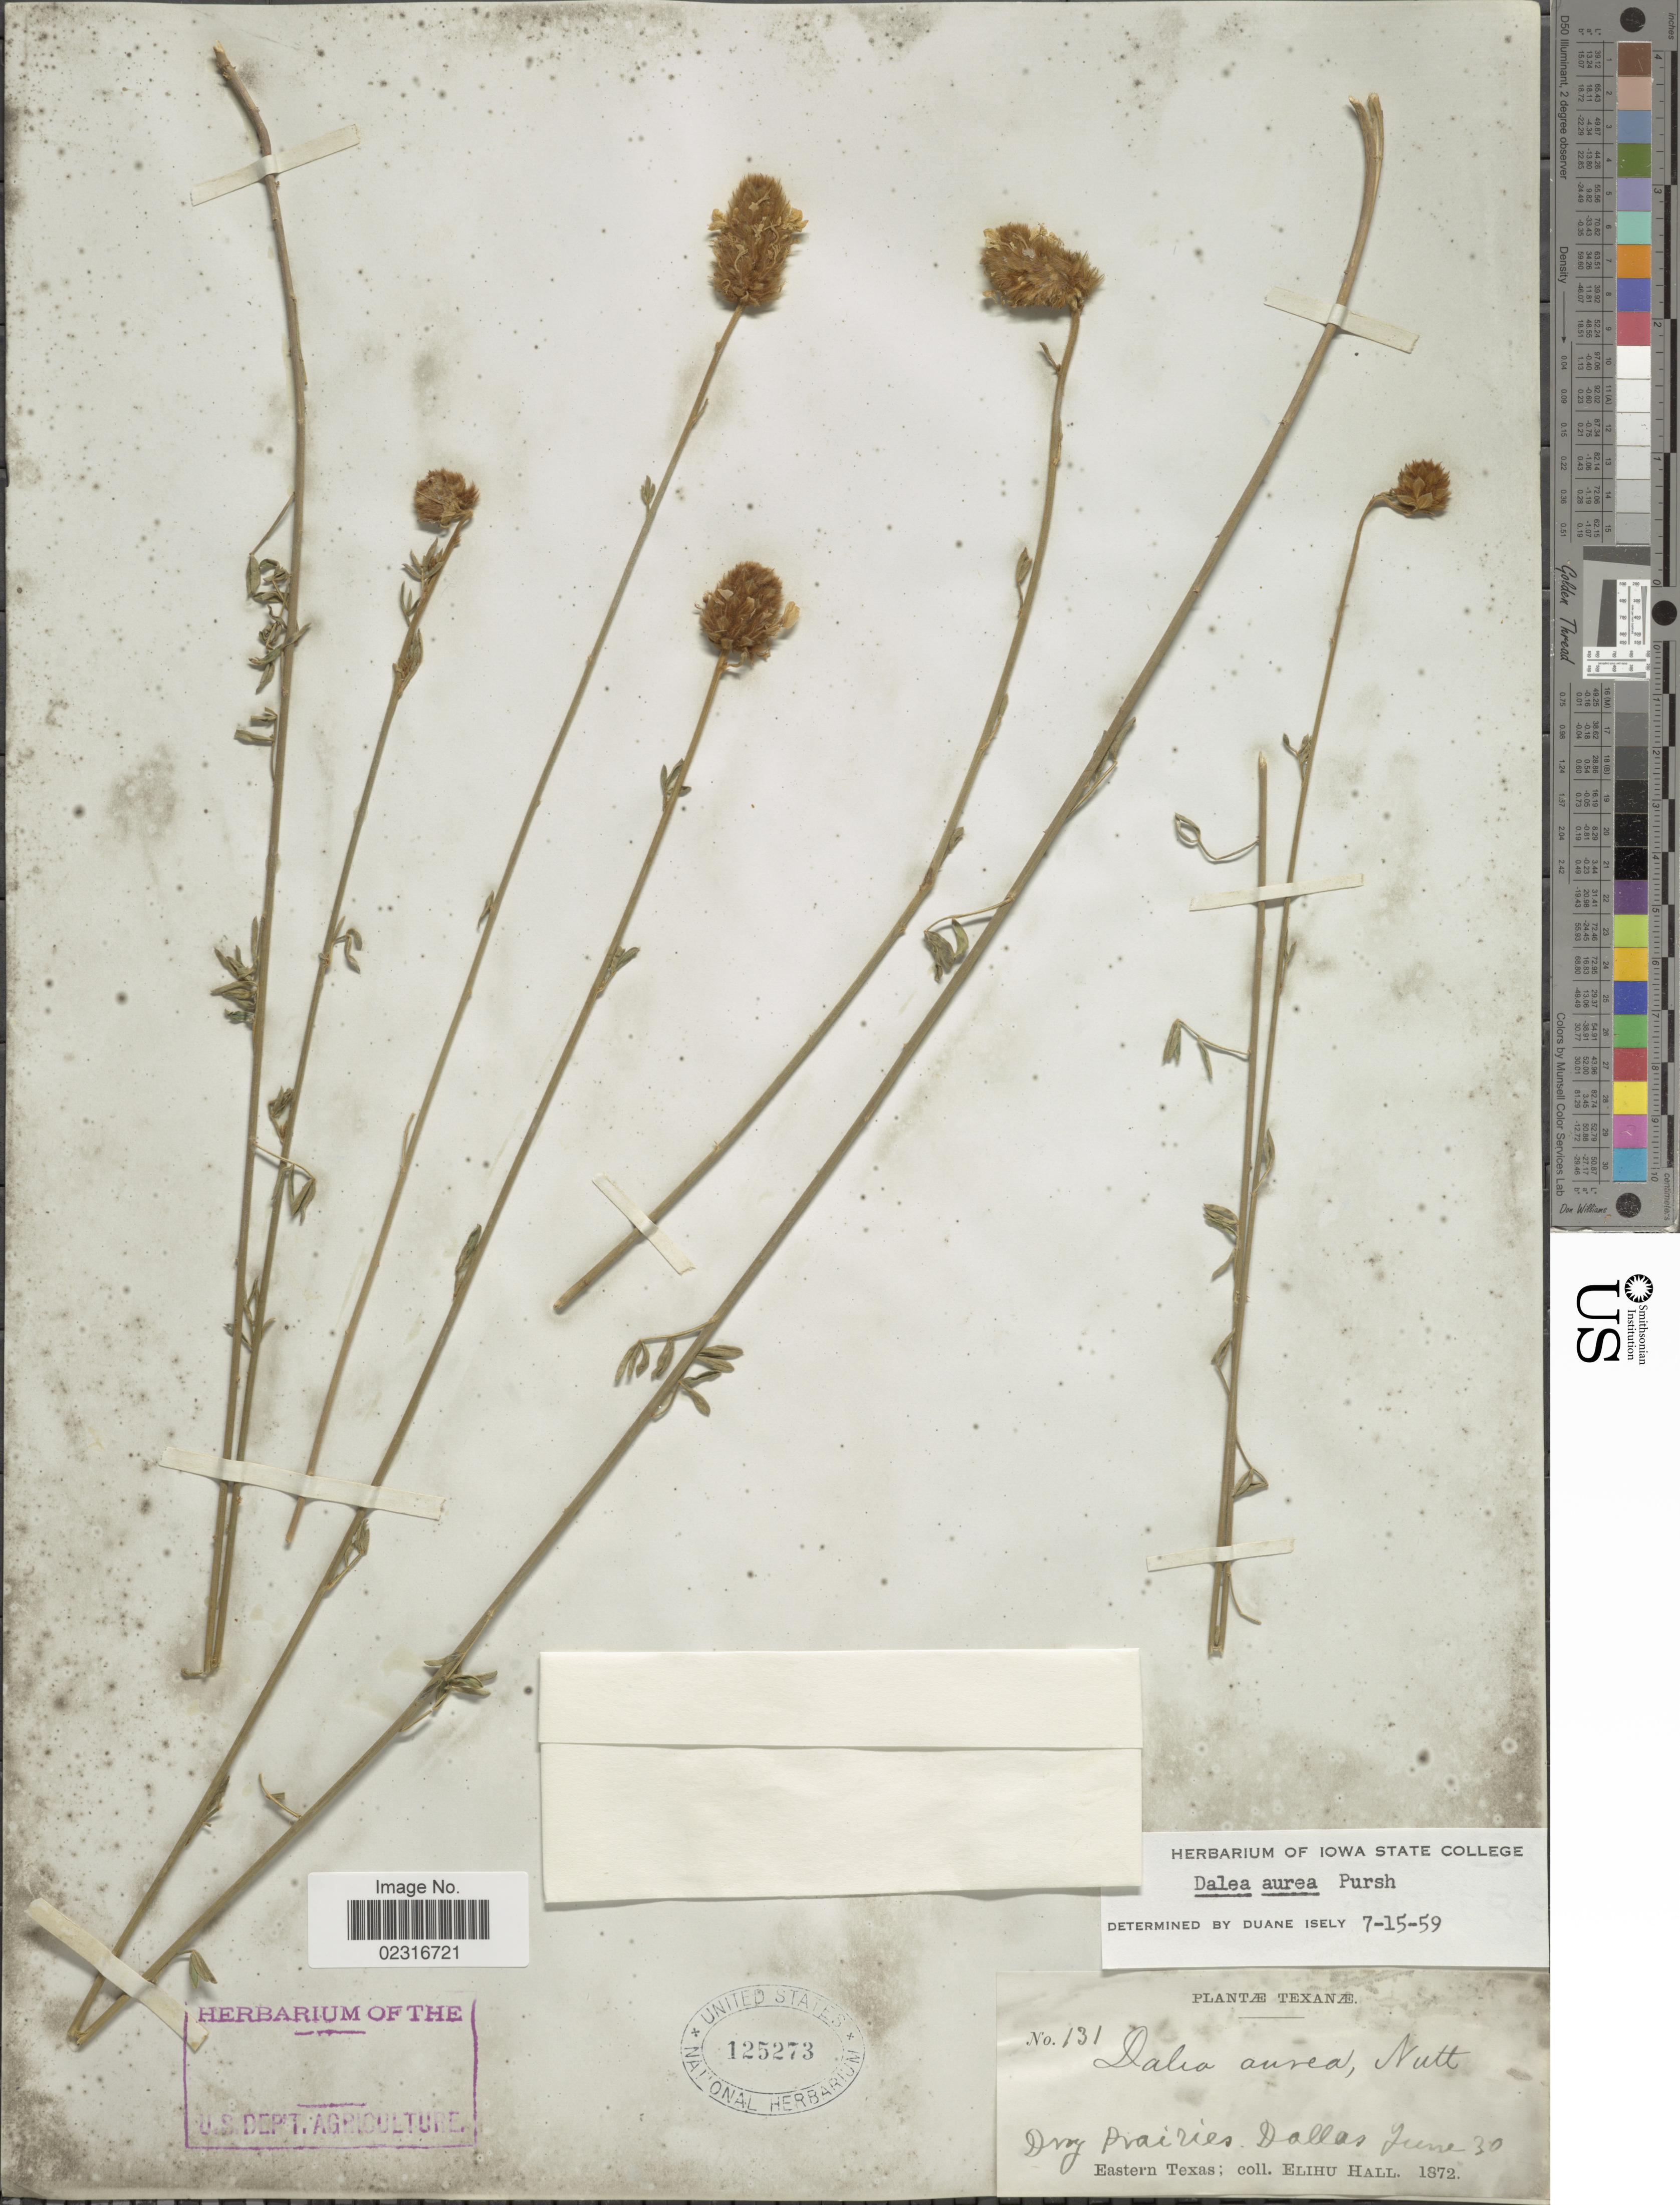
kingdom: Plantae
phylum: Tracheophyta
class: Magnoliopsida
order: Fabales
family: Fabaceae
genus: Dalea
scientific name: Dalea aurea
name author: Nutt. ex Pursh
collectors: E. Hall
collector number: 131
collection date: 1872-06-30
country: United States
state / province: Texas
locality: Eastern texas. Dallas. Texanae.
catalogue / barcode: US 125273